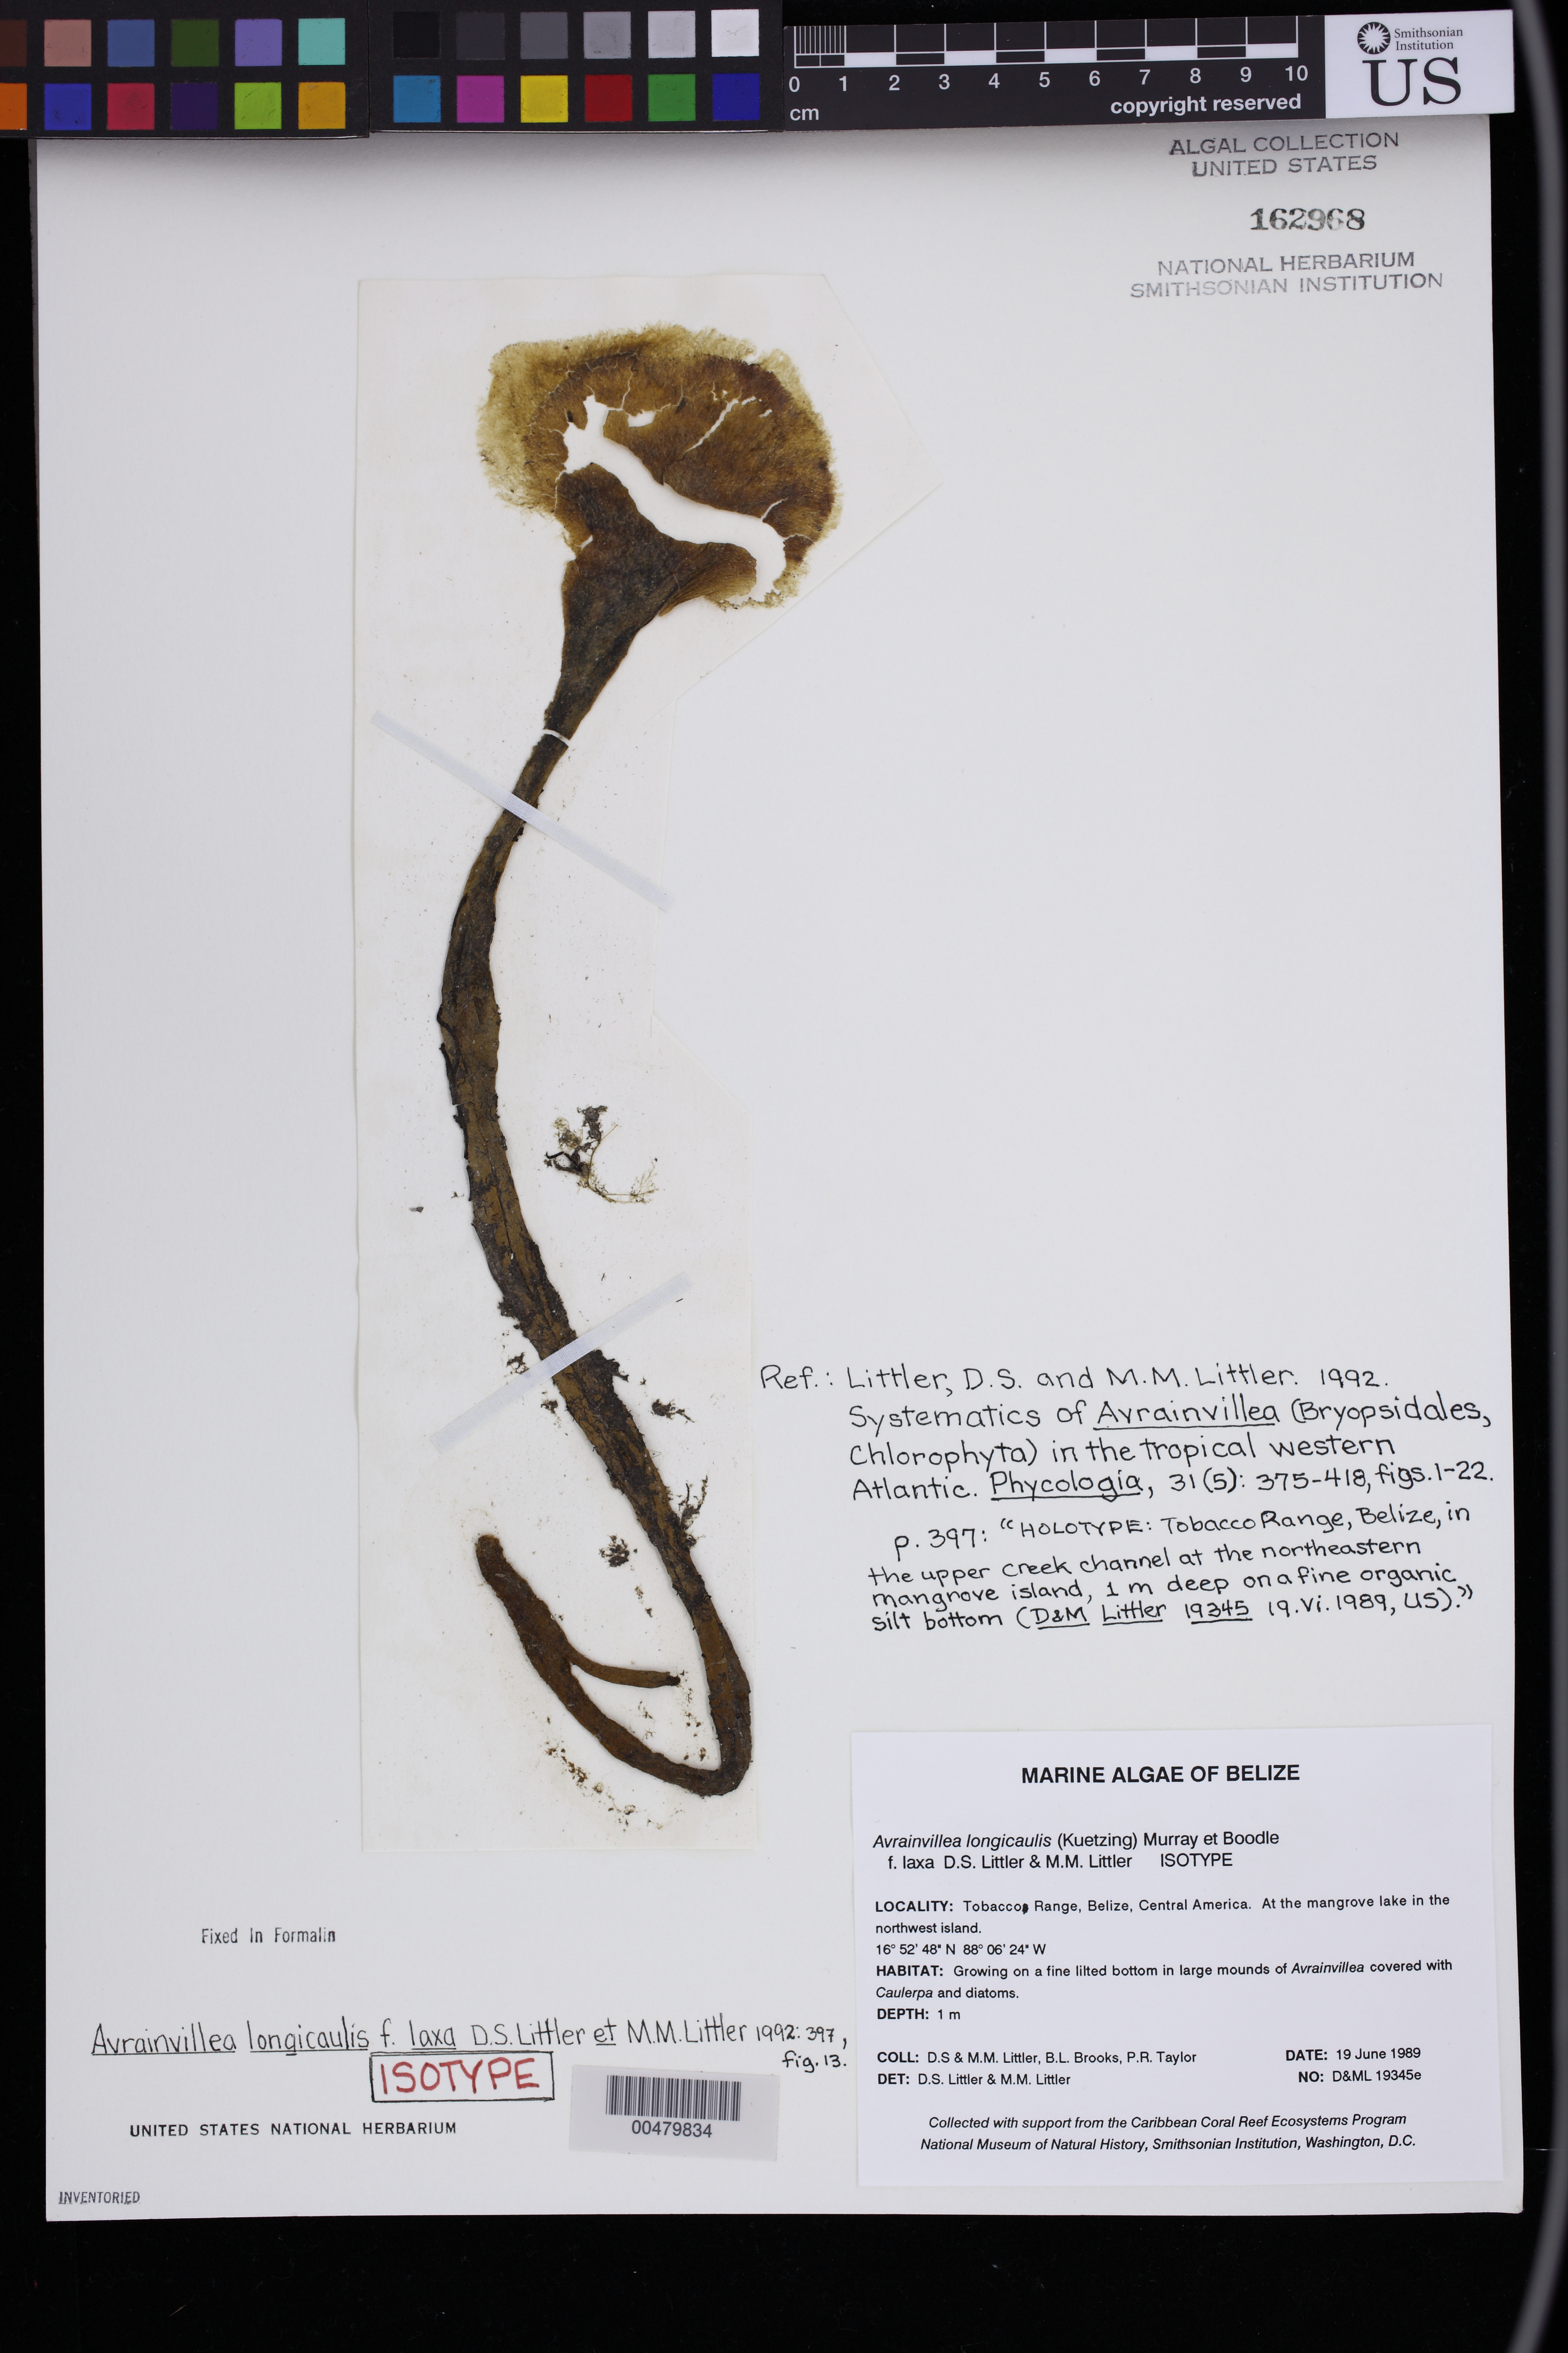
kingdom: Plantae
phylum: Chlorophyta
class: Ulvophyceae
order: Bryopsidales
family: Dichotomosiphonaceae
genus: Avrainvillea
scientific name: Avrainvillea longicaulis f. laxa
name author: D.S. Littler & Littler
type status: Isotype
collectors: D. S. Littler, M. M. Littler, B. Brooks & P. R. Taylor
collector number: D&ML 19345E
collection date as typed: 19 Jun 1989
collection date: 1989-06-19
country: Belize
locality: Tobacco Range.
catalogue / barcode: US 162968